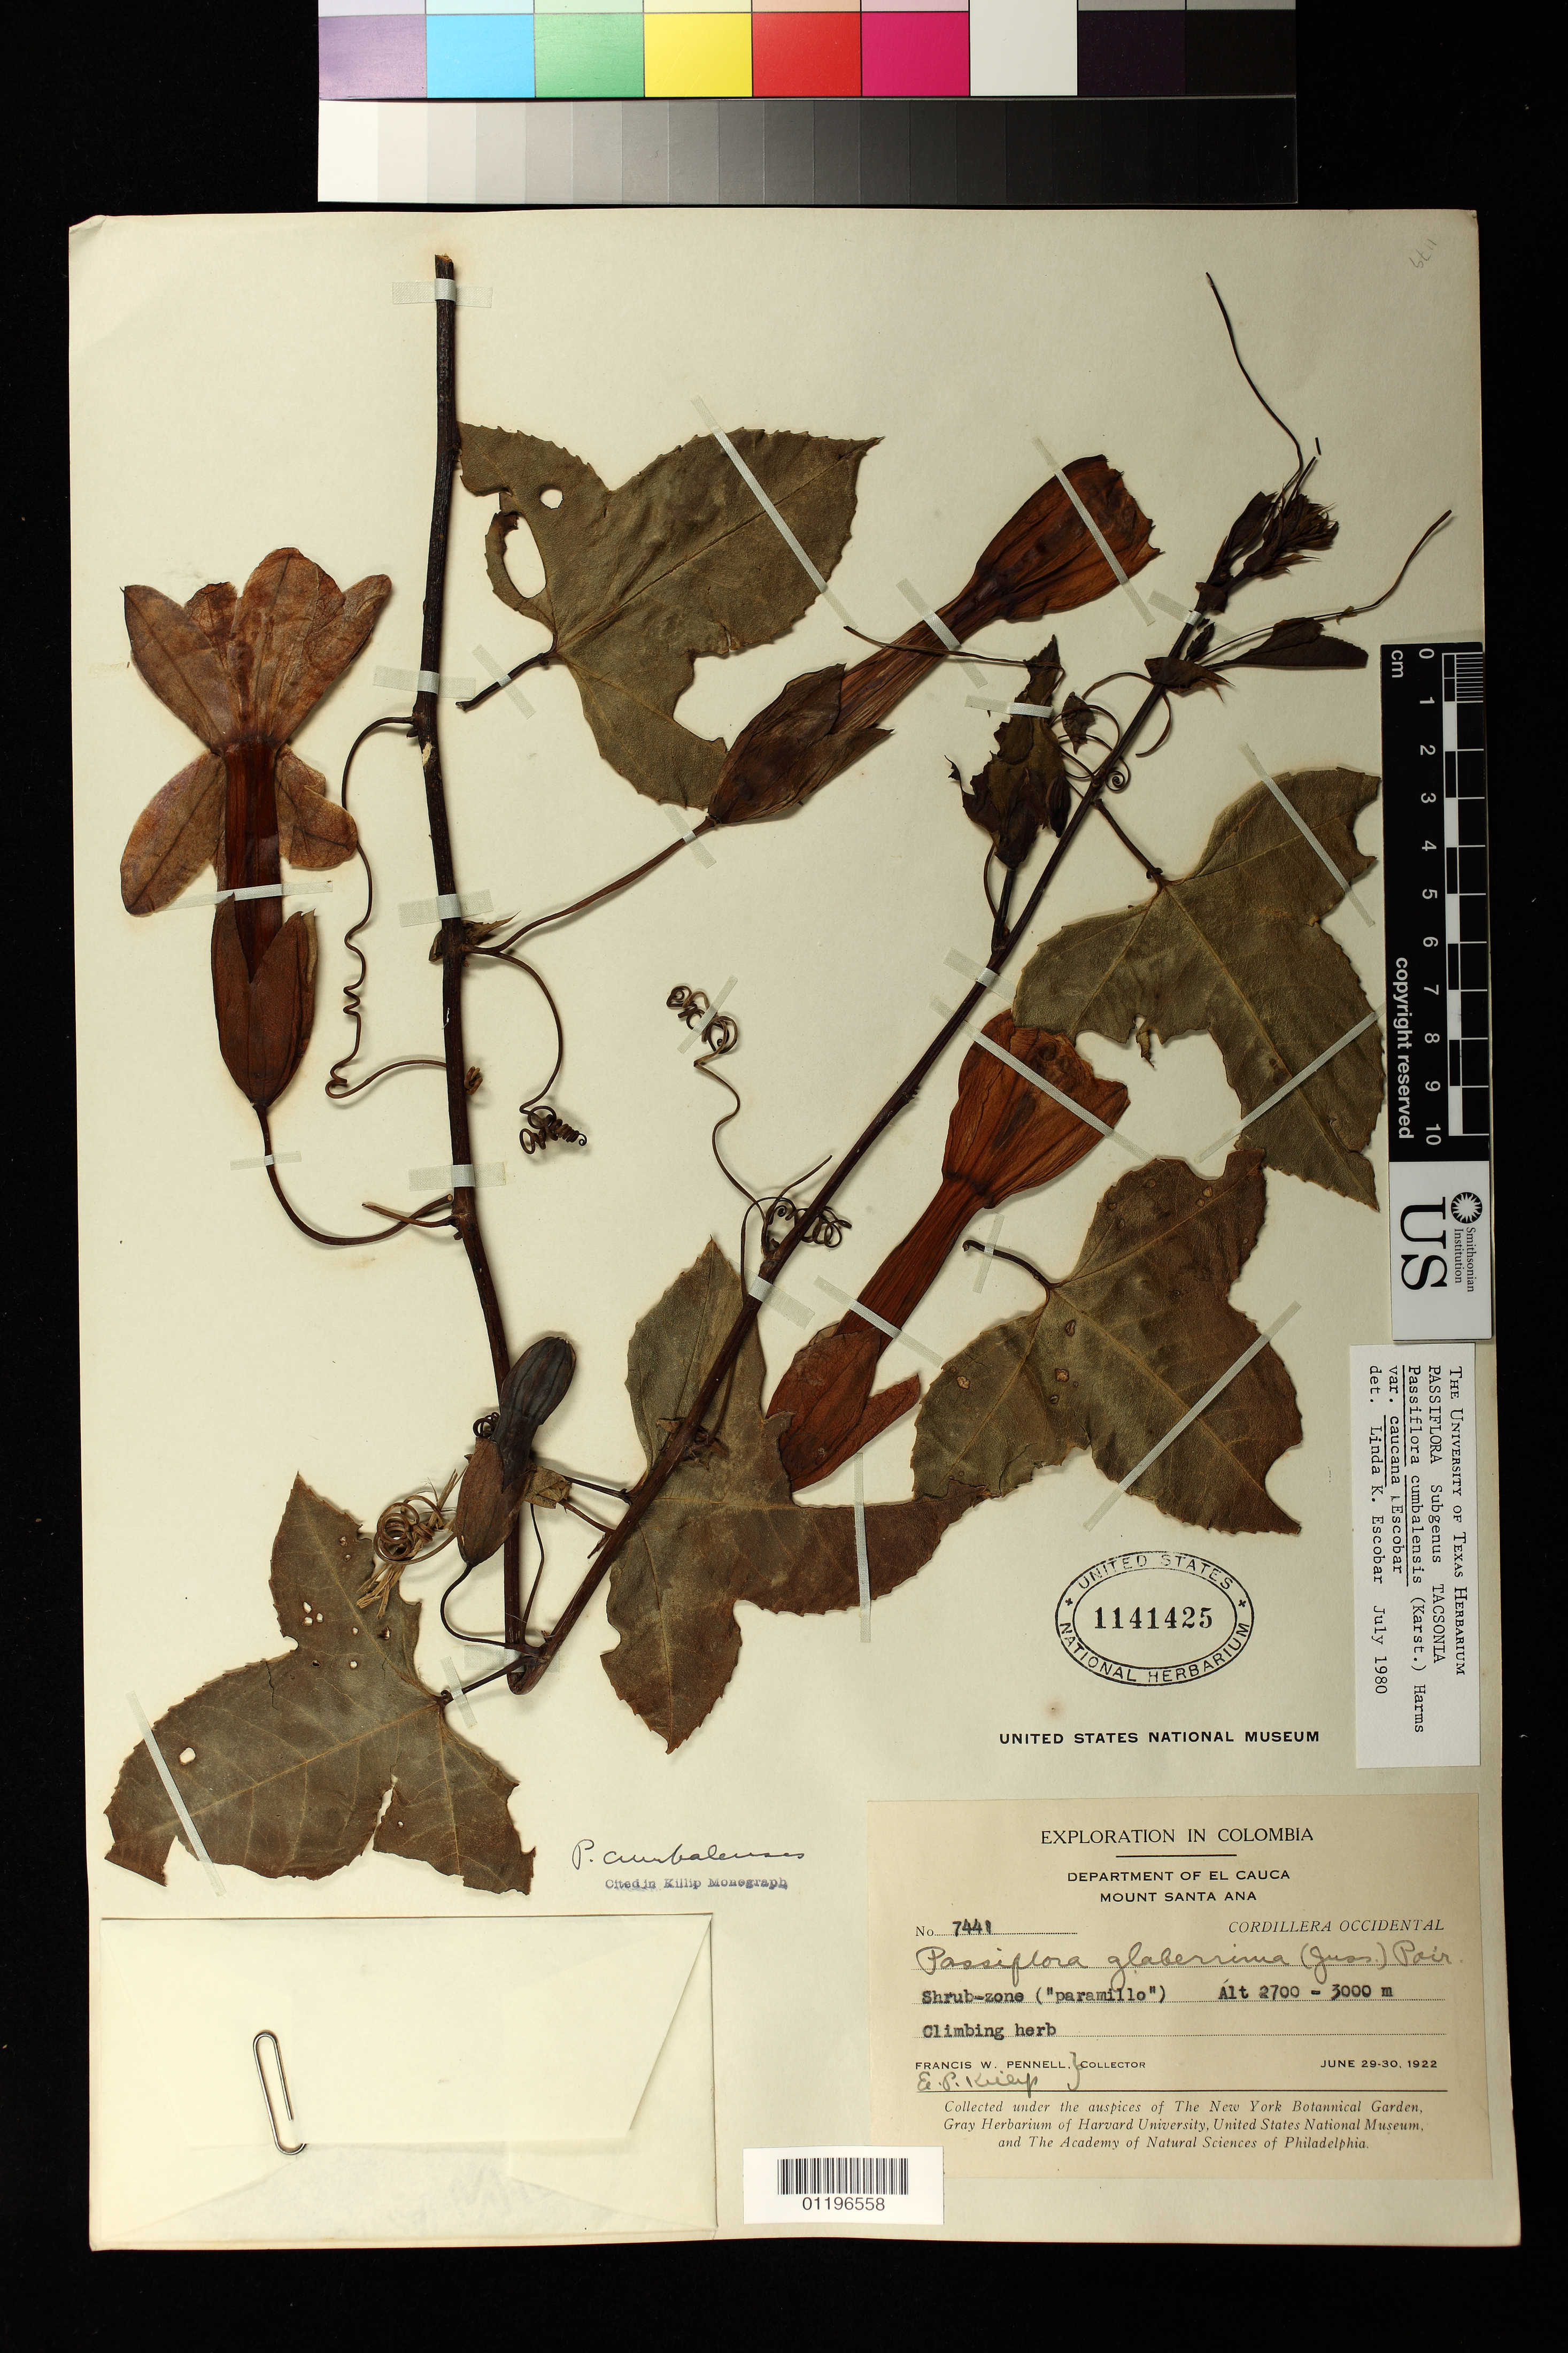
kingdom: Plantae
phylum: Tracheophyta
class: Magnoliopsida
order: Malpighiales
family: Passifloraceae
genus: Passiflora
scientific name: Passiflora cumbalensis var. caucana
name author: L.K. Escobar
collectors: F. W. Pennell & E. P. Killip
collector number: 7441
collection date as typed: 29 Jun 1922 to 30 Jun 1922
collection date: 1922-06-29/1922-06-30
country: Colombia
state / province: Cauca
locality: Department of El Cauca: Mount Santa Ana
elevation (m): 2700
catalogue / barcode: US 1141425